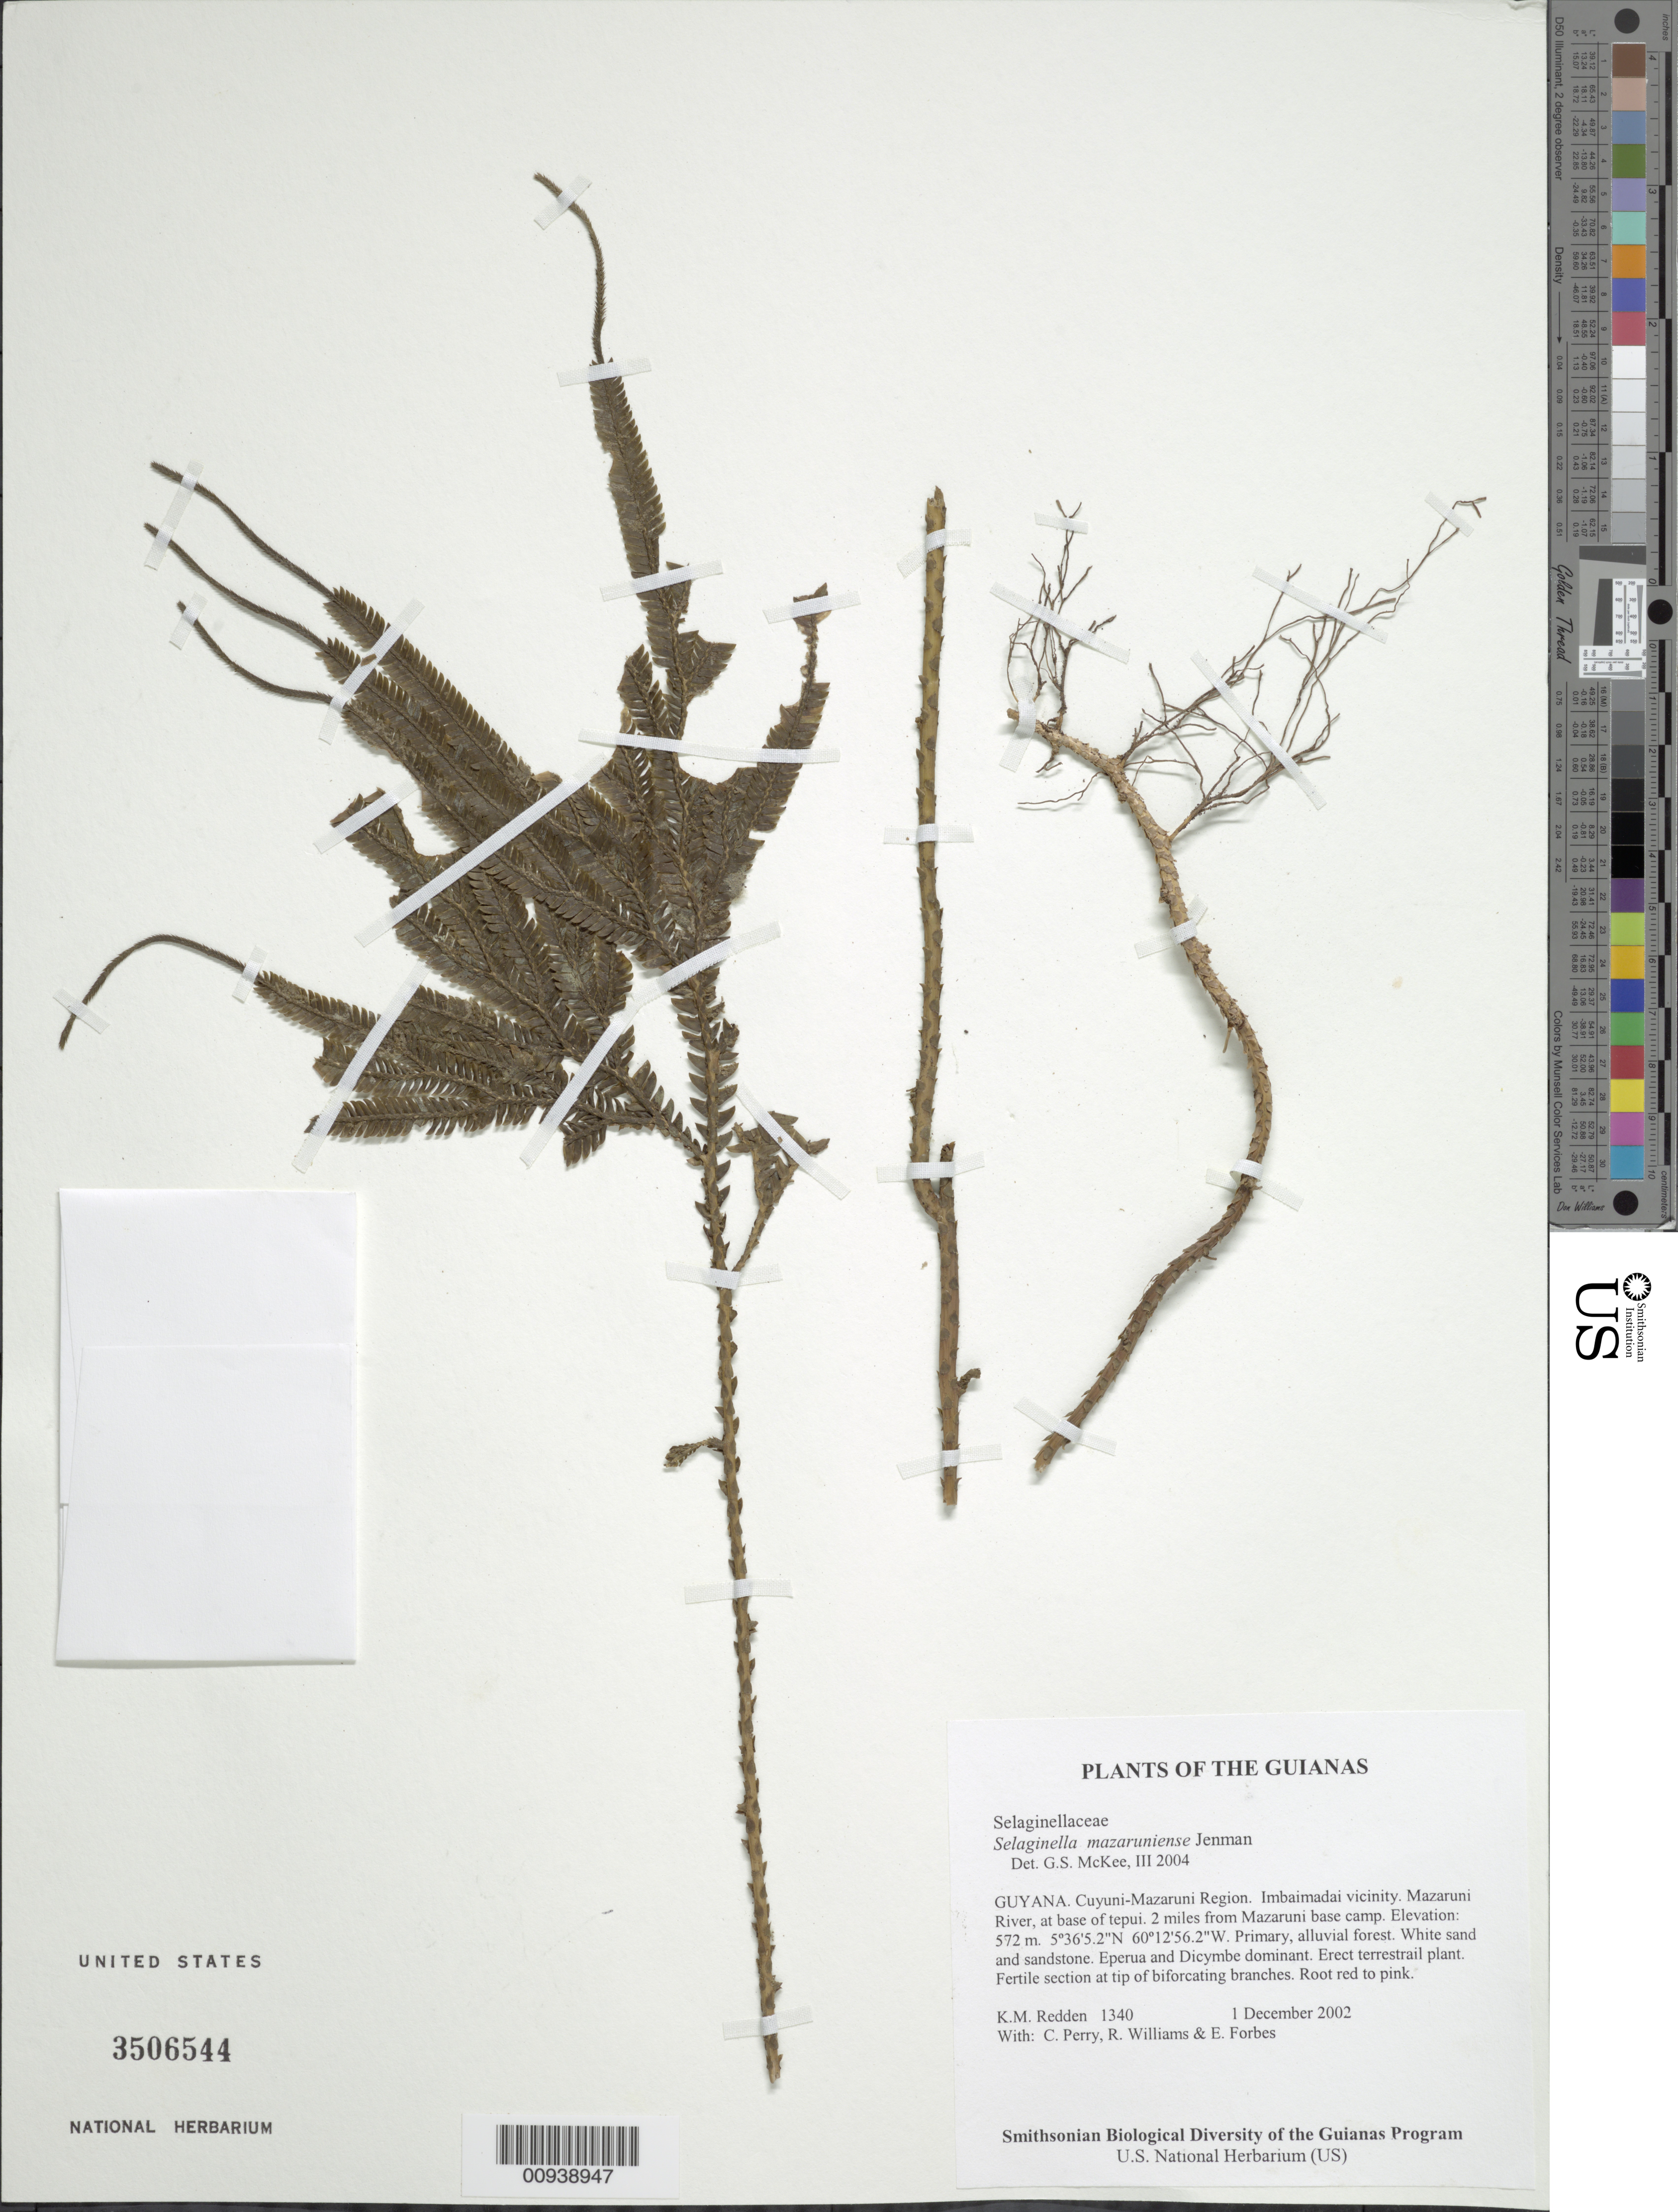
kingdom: Plantae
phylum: Tracheophyta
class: Lycopodiopsida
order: Selaginellales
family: Selaginellaceae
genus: Selaginella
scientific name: Selaginella mazaruniensis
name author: Jenman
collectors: K. M. Redden, C. Perry, R. Williams & E. Forbes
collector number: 1340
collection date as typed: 1 December 2002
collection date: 2002-12-01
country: Guyana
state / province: Cuyuni-Mazaruni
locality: Imbaimadai vicinity. Mazaruni River, at base of tepui. 2 miles from Mazaruni base camp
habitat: Primary, alluvial forest. White sand and sandstone. Eperua and Dicymbe dominant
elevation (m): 572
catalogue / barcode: US 3506544